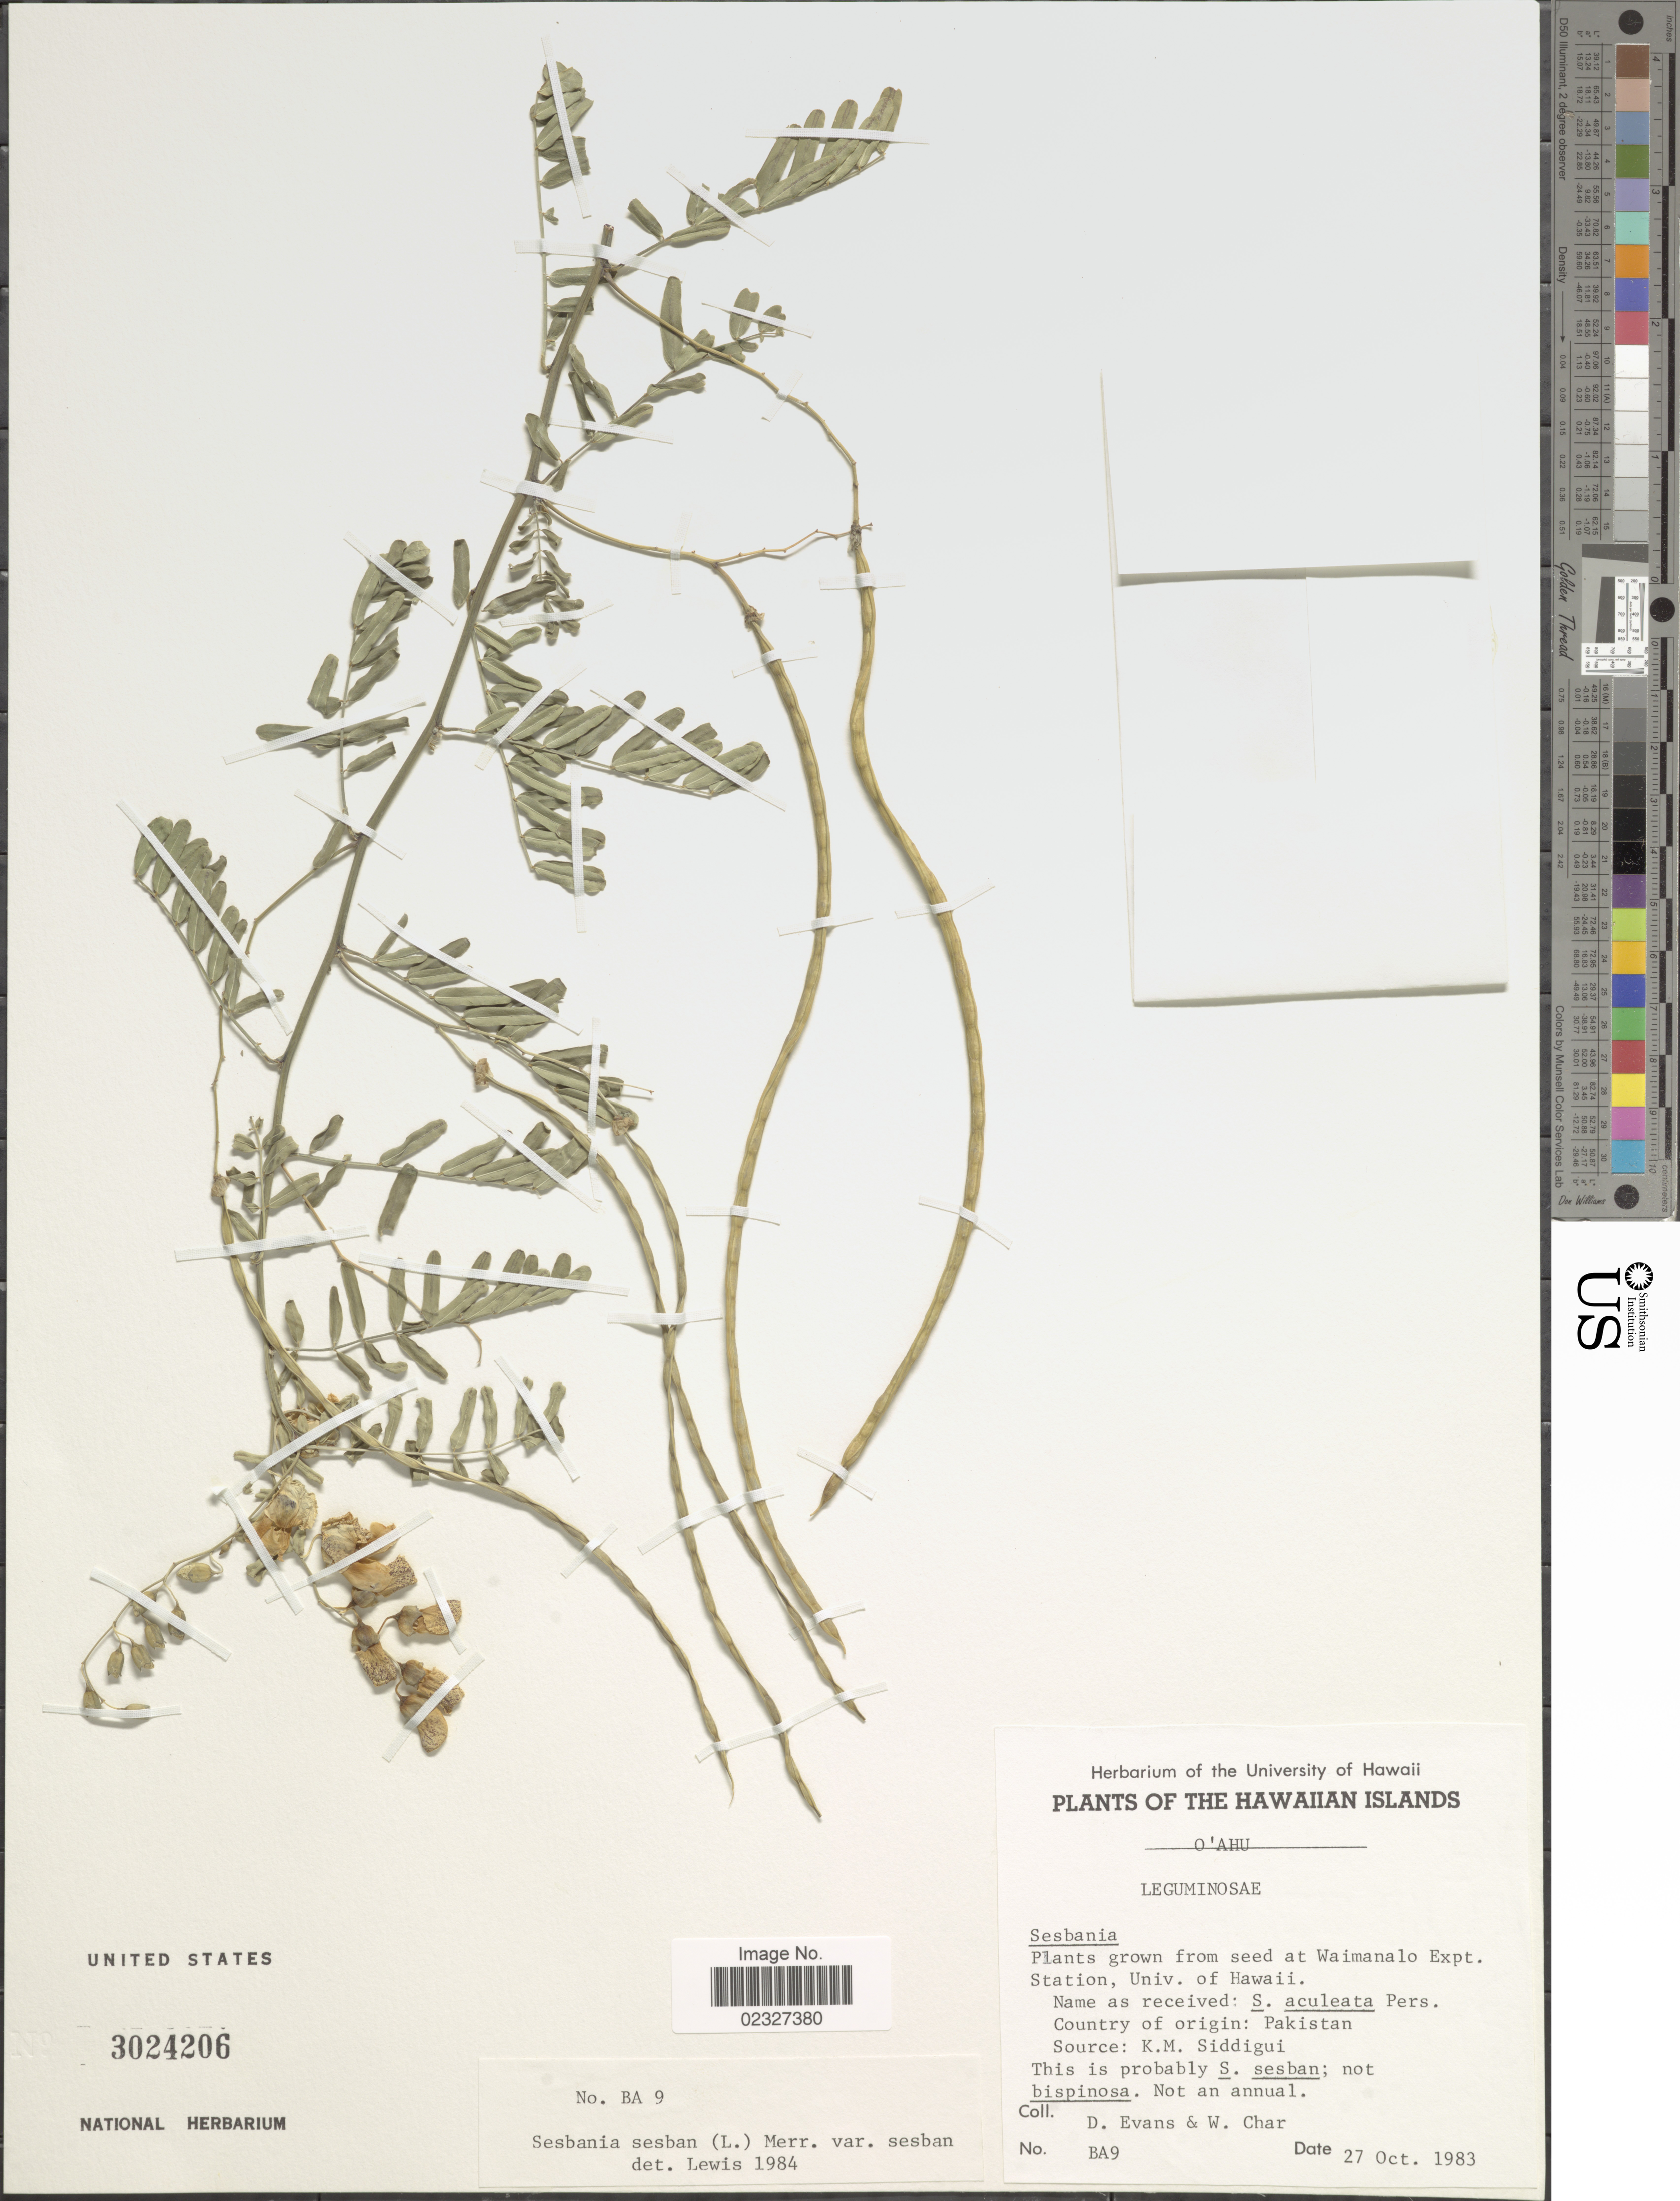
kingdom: Plantae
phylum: Tracheophyta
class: Magnoliopsida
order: Fabales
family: Fabaceae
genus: Sesbania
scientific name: Sesbania sesban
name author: (L.) Merr.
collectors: D. Evans & W. Char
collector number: BA9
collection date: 1983-10-27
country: United States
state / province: Hawaii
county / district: Honolulu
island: Oahu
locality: Waimanalo Expt. Station, Univ. of Hawaii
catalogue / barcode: US 3024206